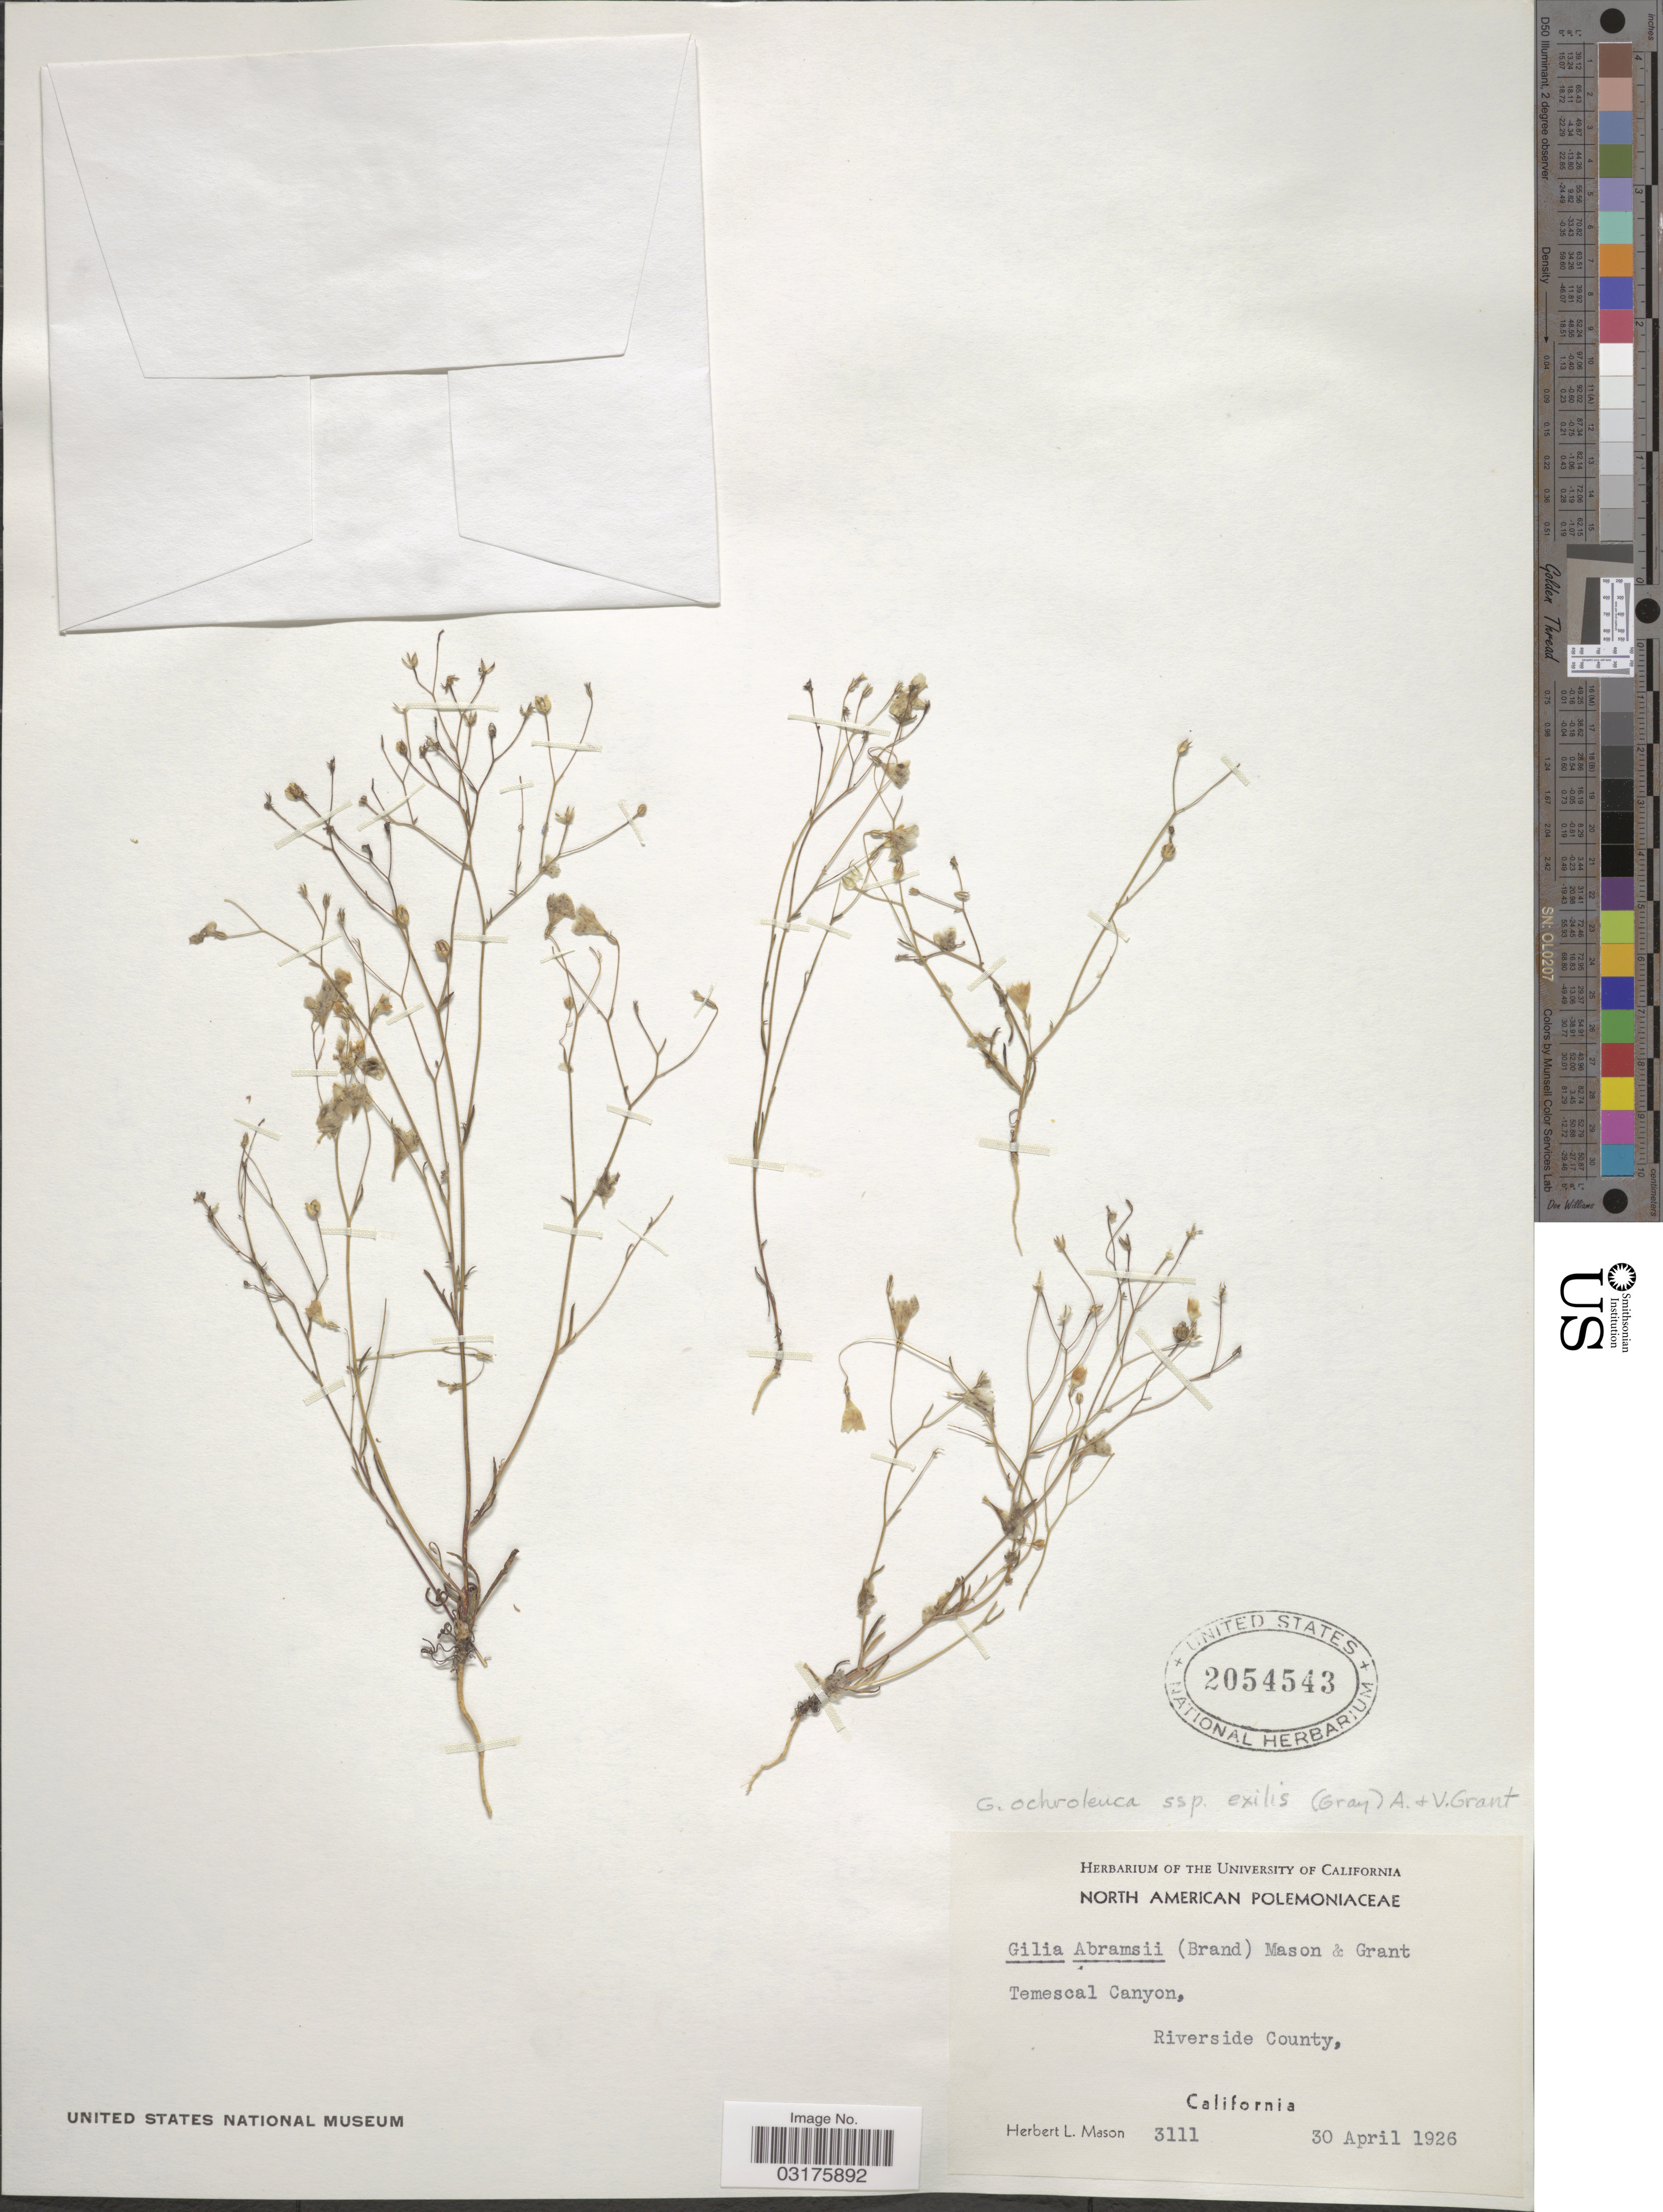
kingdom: Plantae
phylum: Tracheophyta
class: Magnoliopsida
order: Ericales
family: Polemoniaceae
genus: Gilia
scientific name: Gilia ochroleuca subsp. exilis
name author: M.E. Jones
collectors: H. L. Mason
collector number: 3111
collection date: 1926-04-30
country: United States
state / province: California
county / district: Riverside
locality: Temescal Canyon, Riverside County.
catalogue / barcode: US 2054543